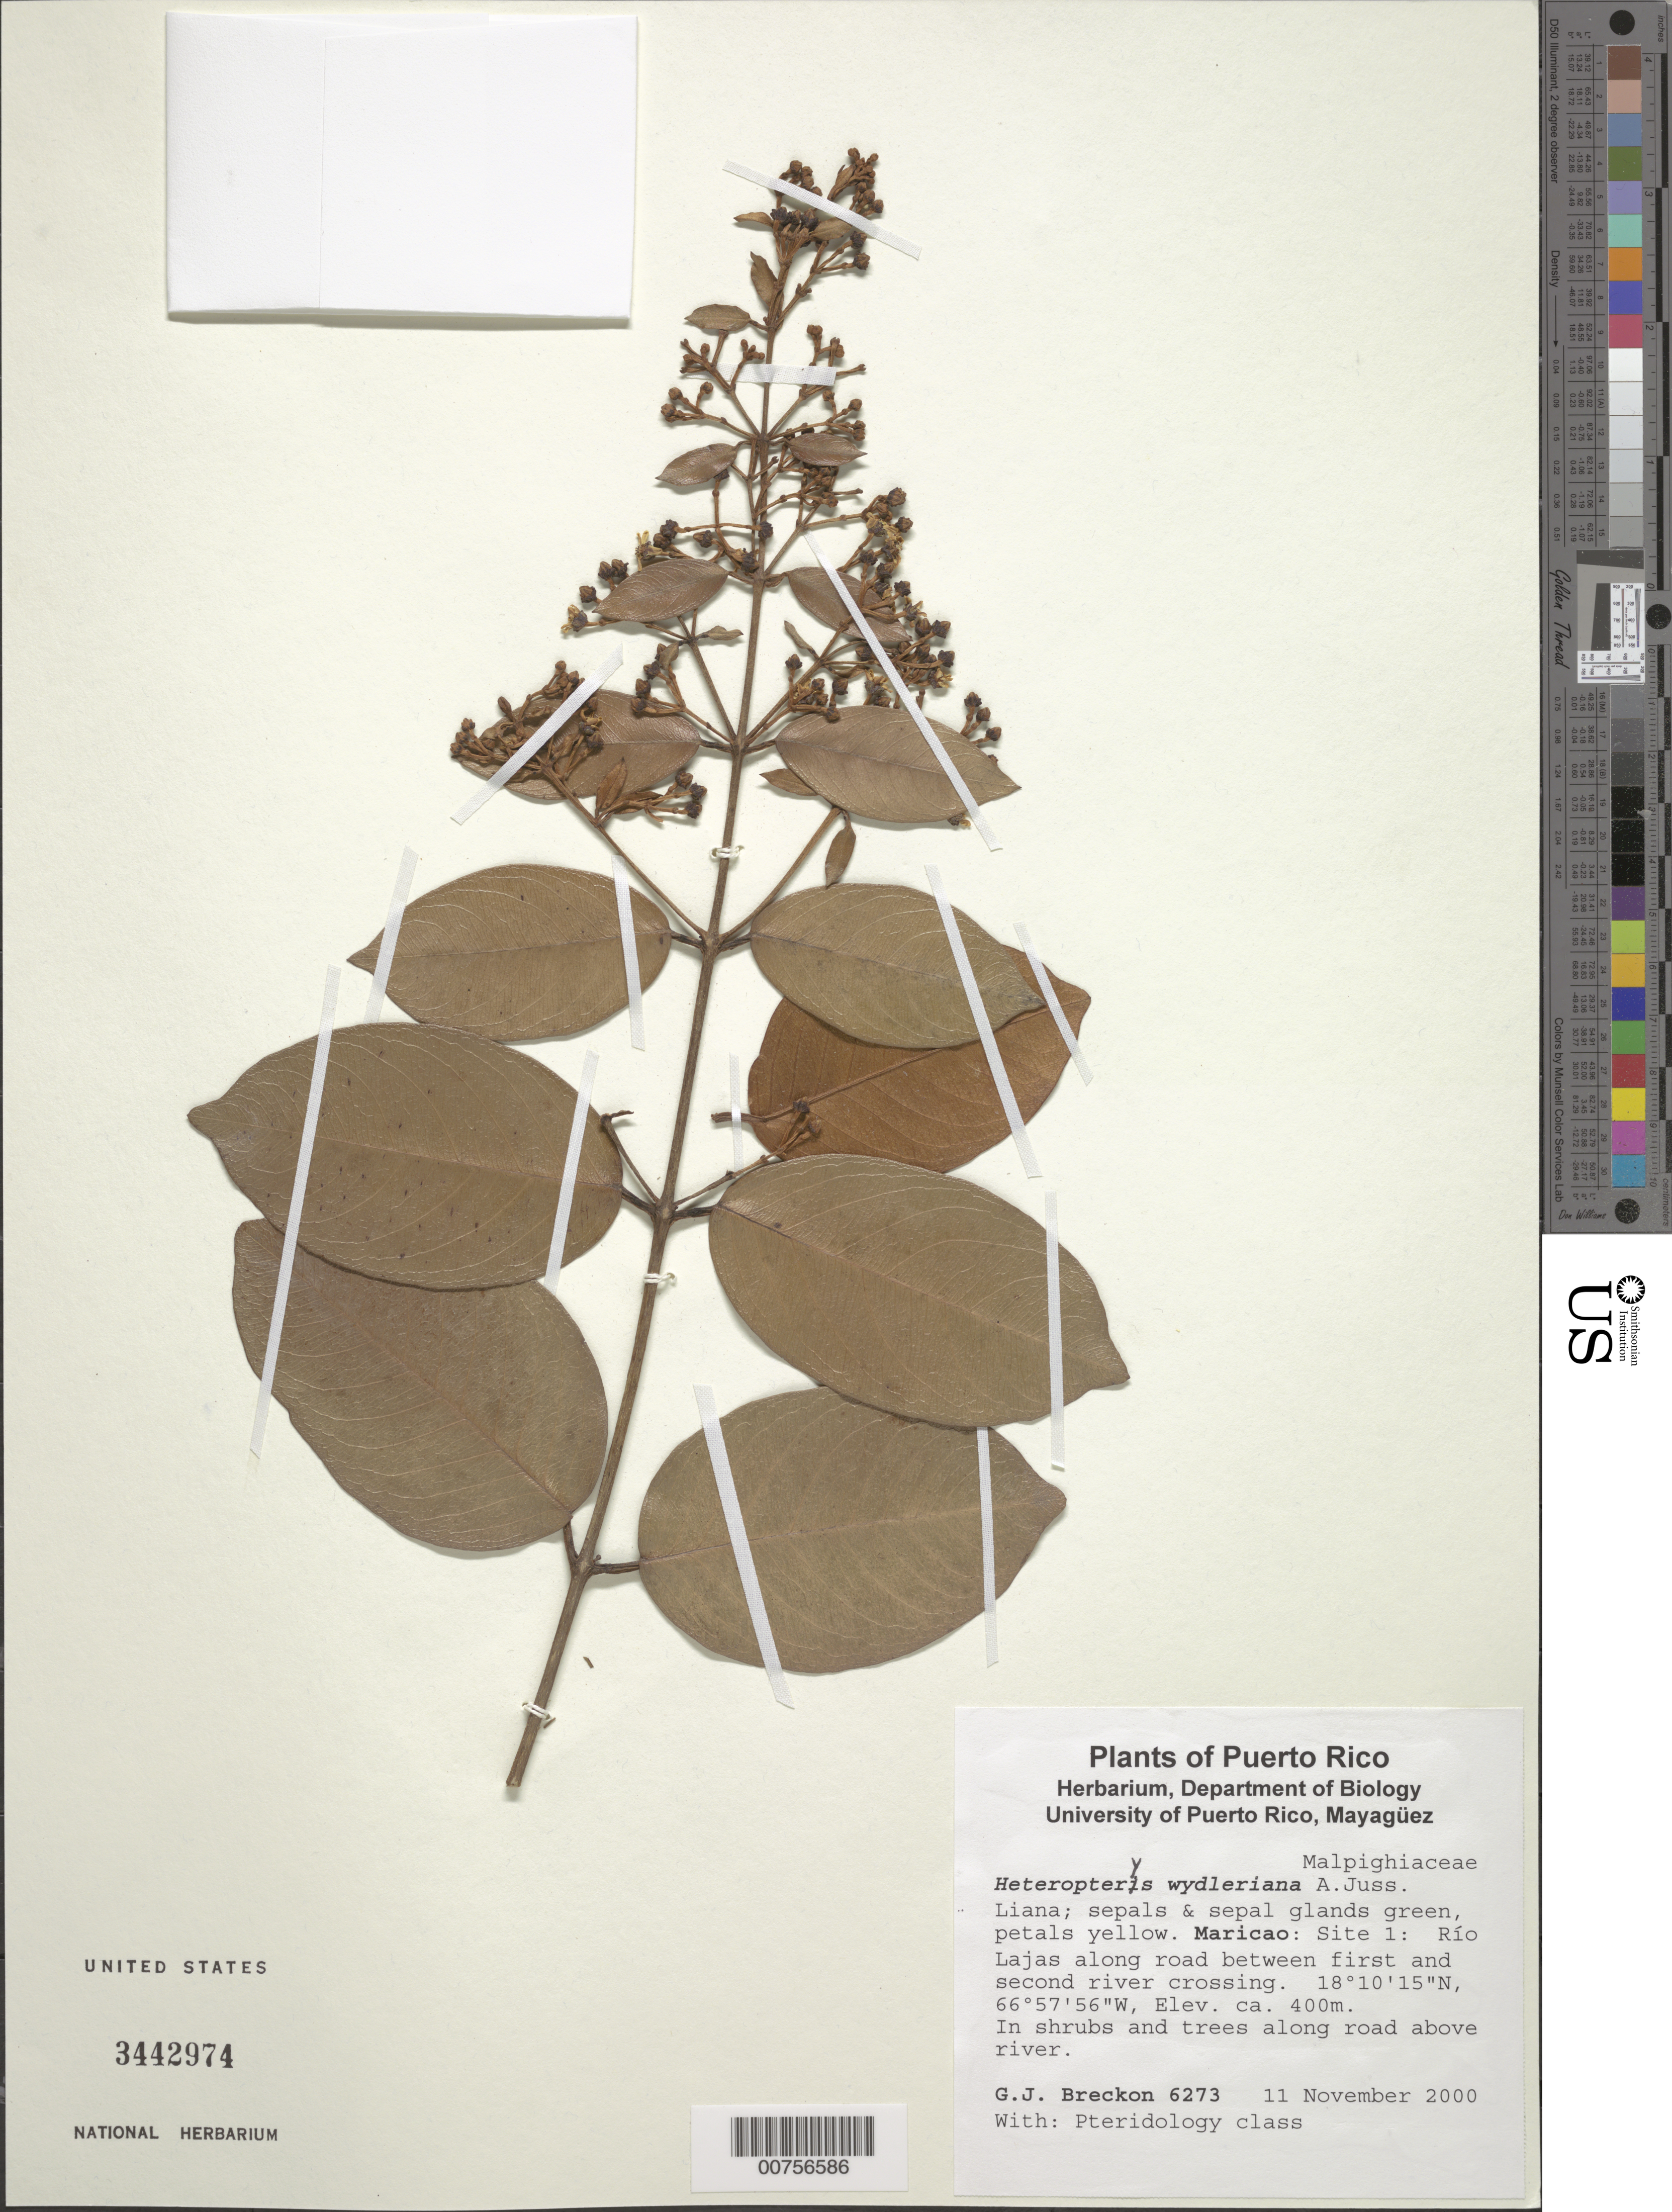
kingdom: Plantae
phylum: Tracheophyta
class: Magnoliopsida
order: Malpighiales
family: Malpighiaceae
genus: Heteropterys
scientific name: Heteropterys wydlerana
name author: A. Juss.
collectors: G. J. Breckon & Pteridology class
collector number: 6273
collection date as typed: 11 Nov 2000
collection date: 2000-11-11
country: Puerto Rico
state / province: Maricao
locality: Maricao. Site 1: Río Lajas along road between first and second river crossing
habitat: In shrubs and trees along road above river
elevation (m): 400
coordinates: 18.17083333, -66.96555556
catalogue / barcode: US 3442974